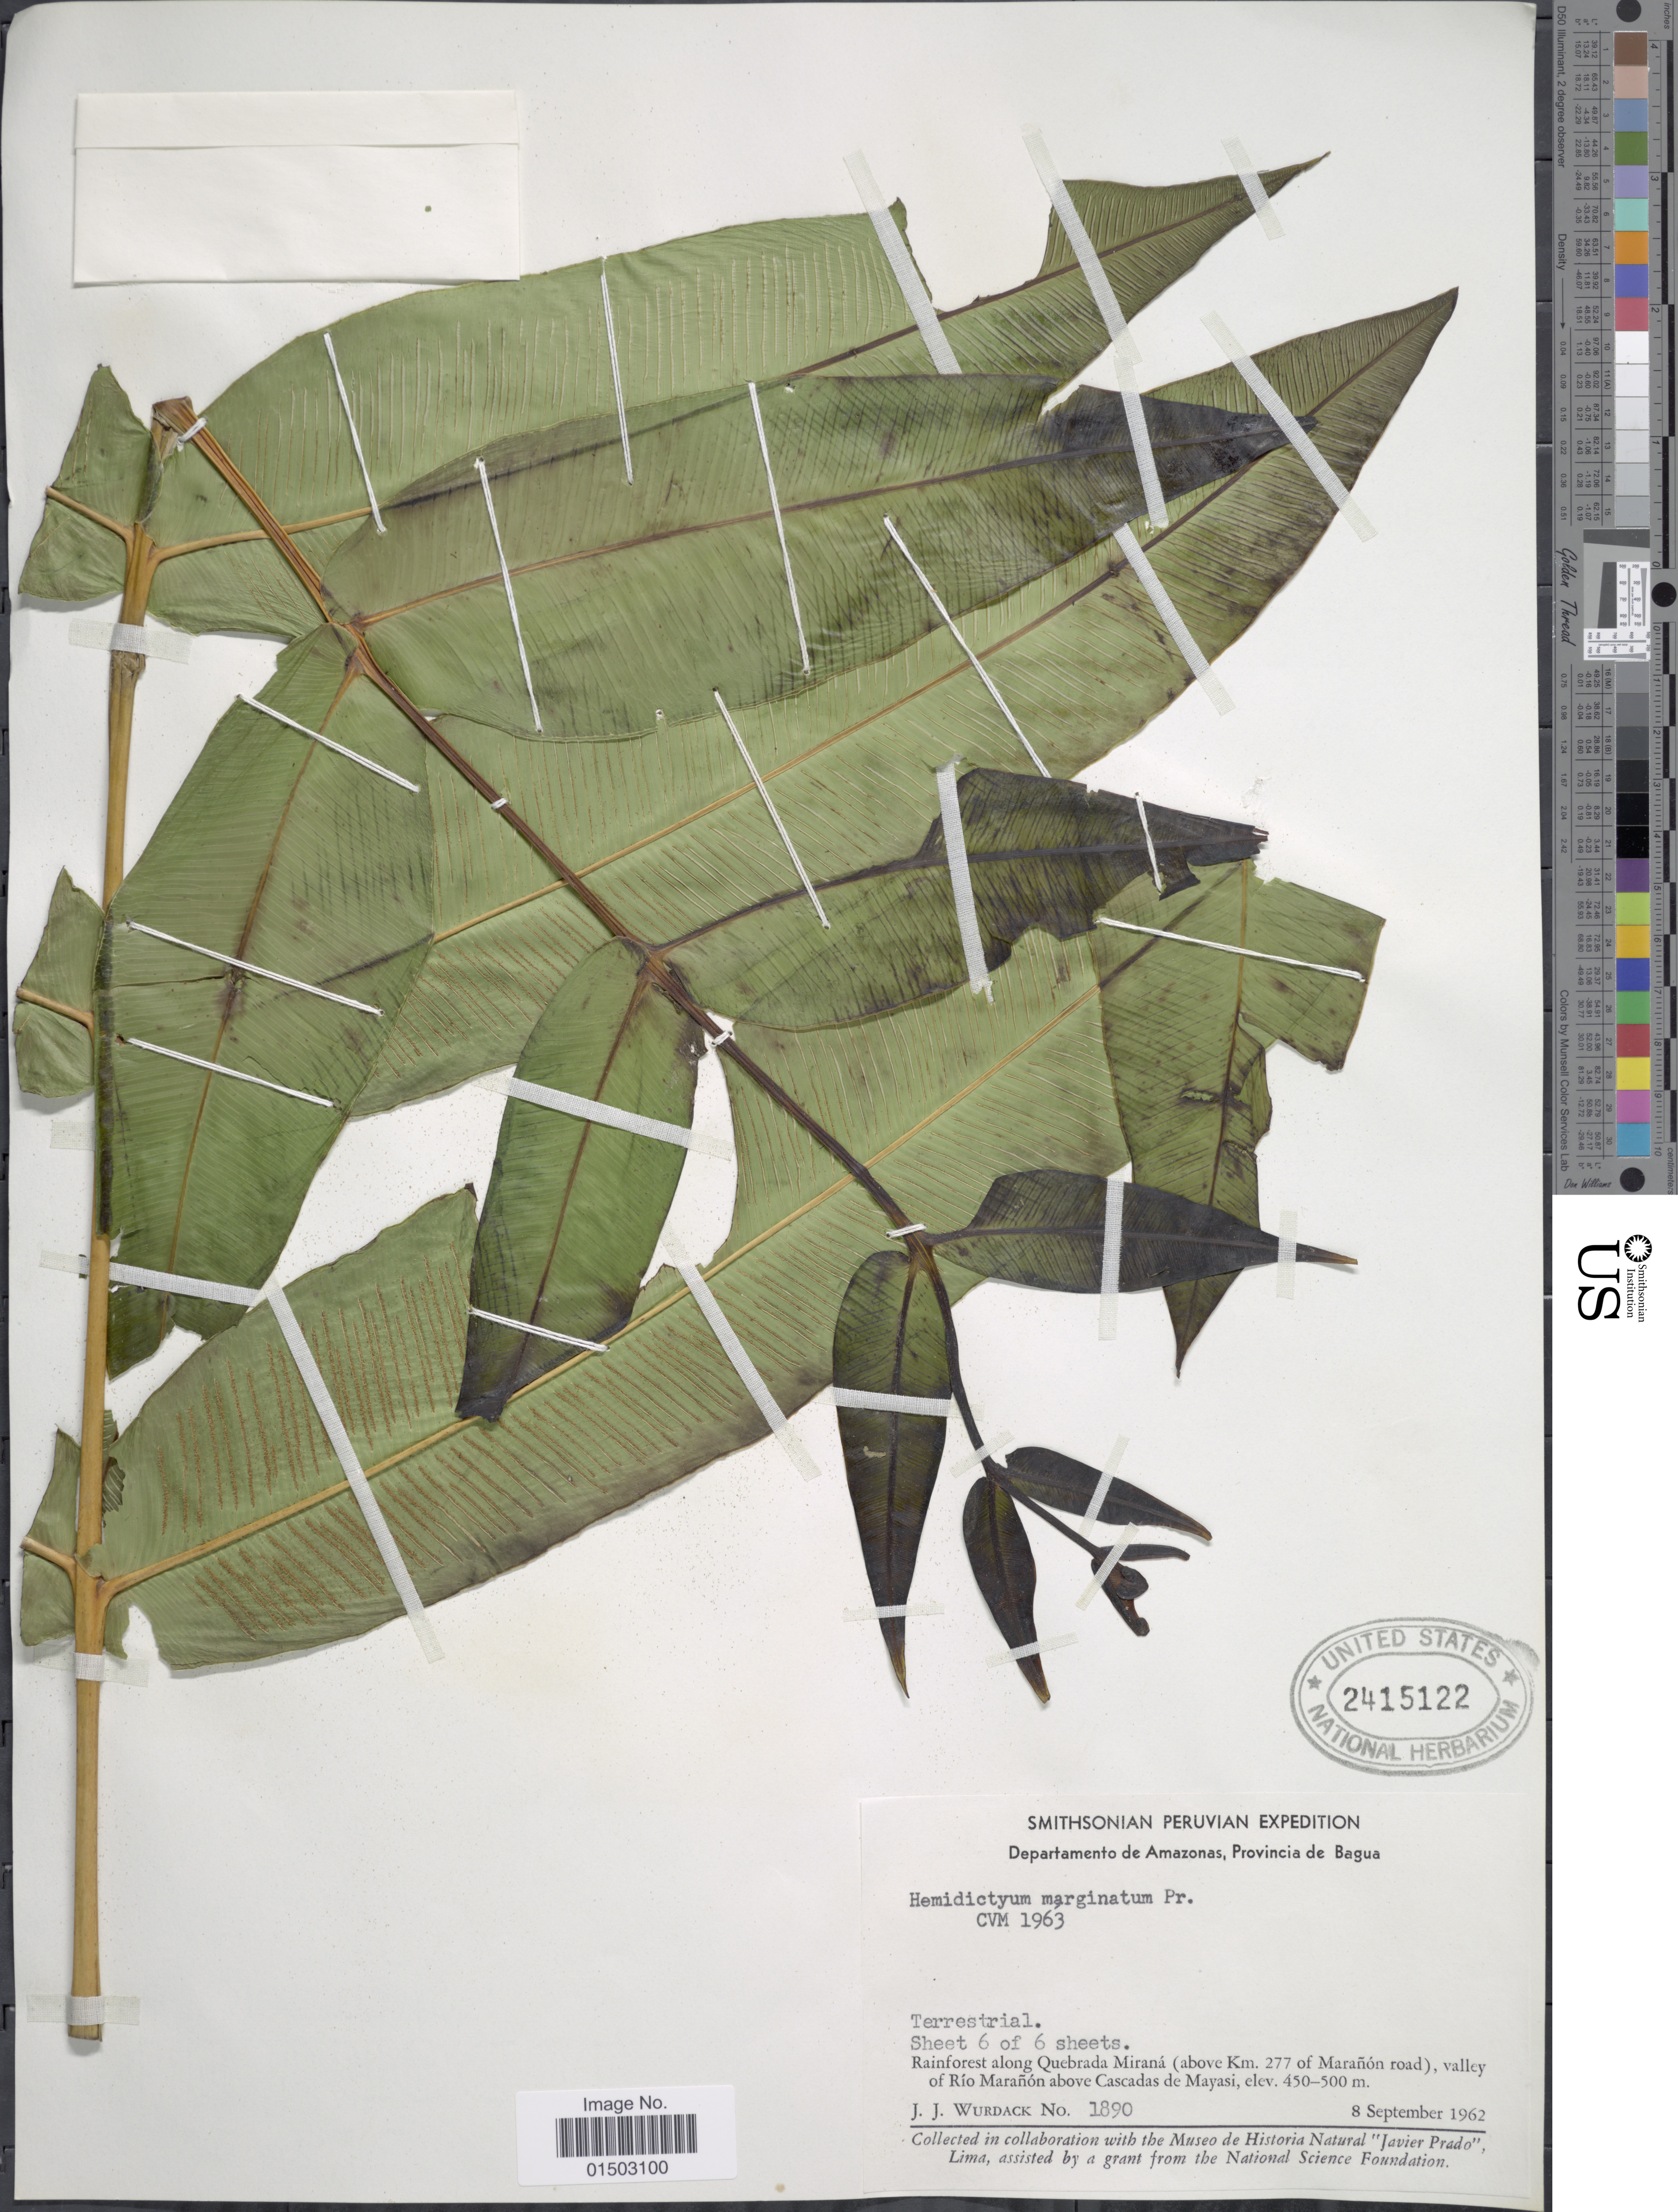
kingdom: Plantae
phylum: Tracheophyta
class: Polypodiopsida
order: Polypodiales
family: Hemidictyaceae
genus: Hemidictyum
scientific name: Hemidictyum marginatum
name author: (L.) C. Presl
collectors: J. J. Wurdack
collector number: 1890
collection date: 1962-09-08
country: Peru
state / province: Amazonas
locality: Depatamento de Amazonas, Provincia de Bagua. Rainforest along Quebrada Mirana (above Km. 277 of Maranin road), valley of Rio Maranon above Cascades de Mayasi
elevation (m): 450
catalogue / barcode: US 2415122